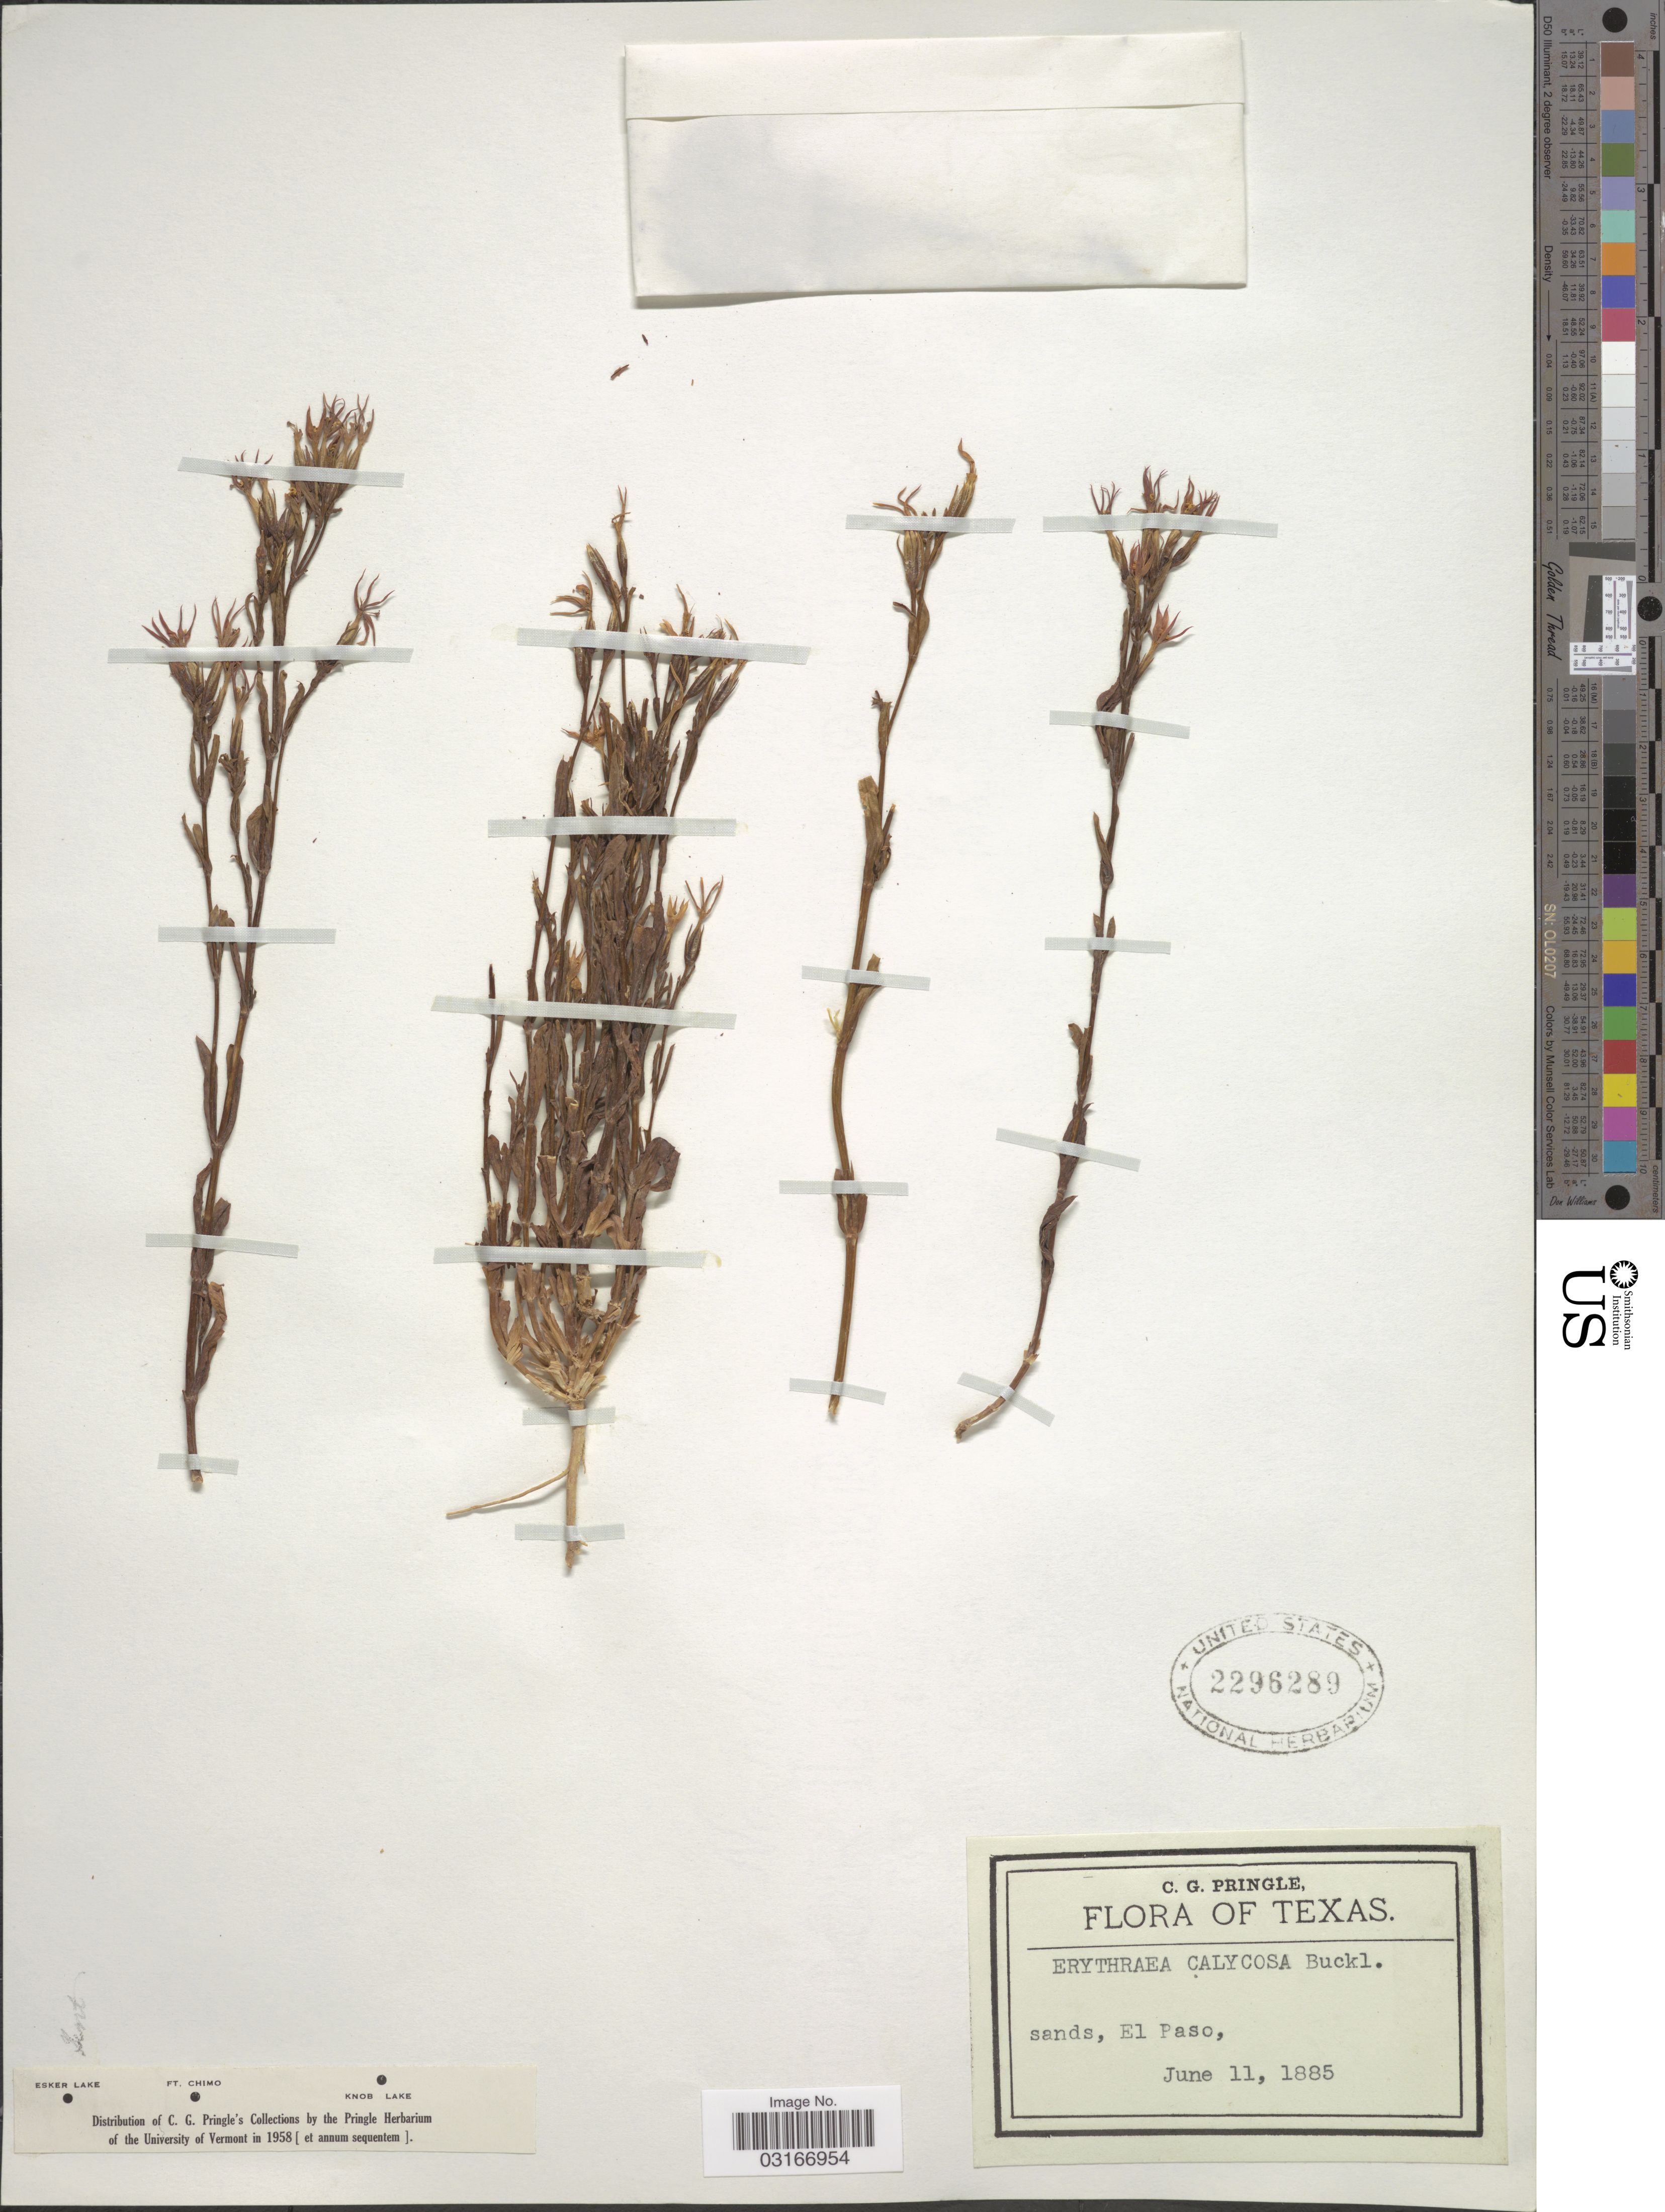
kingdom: Plantae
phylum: Tracheophyta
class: Magnoliopsida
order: Gentianales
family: Gentianaceae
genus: Centaurium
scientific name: Centaurium calycosum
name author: (Buckley) Buckley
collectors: C. G. Pringle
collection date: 1885-06-11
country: United States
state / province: Texas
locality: El Paso.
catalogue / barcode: US 2296289